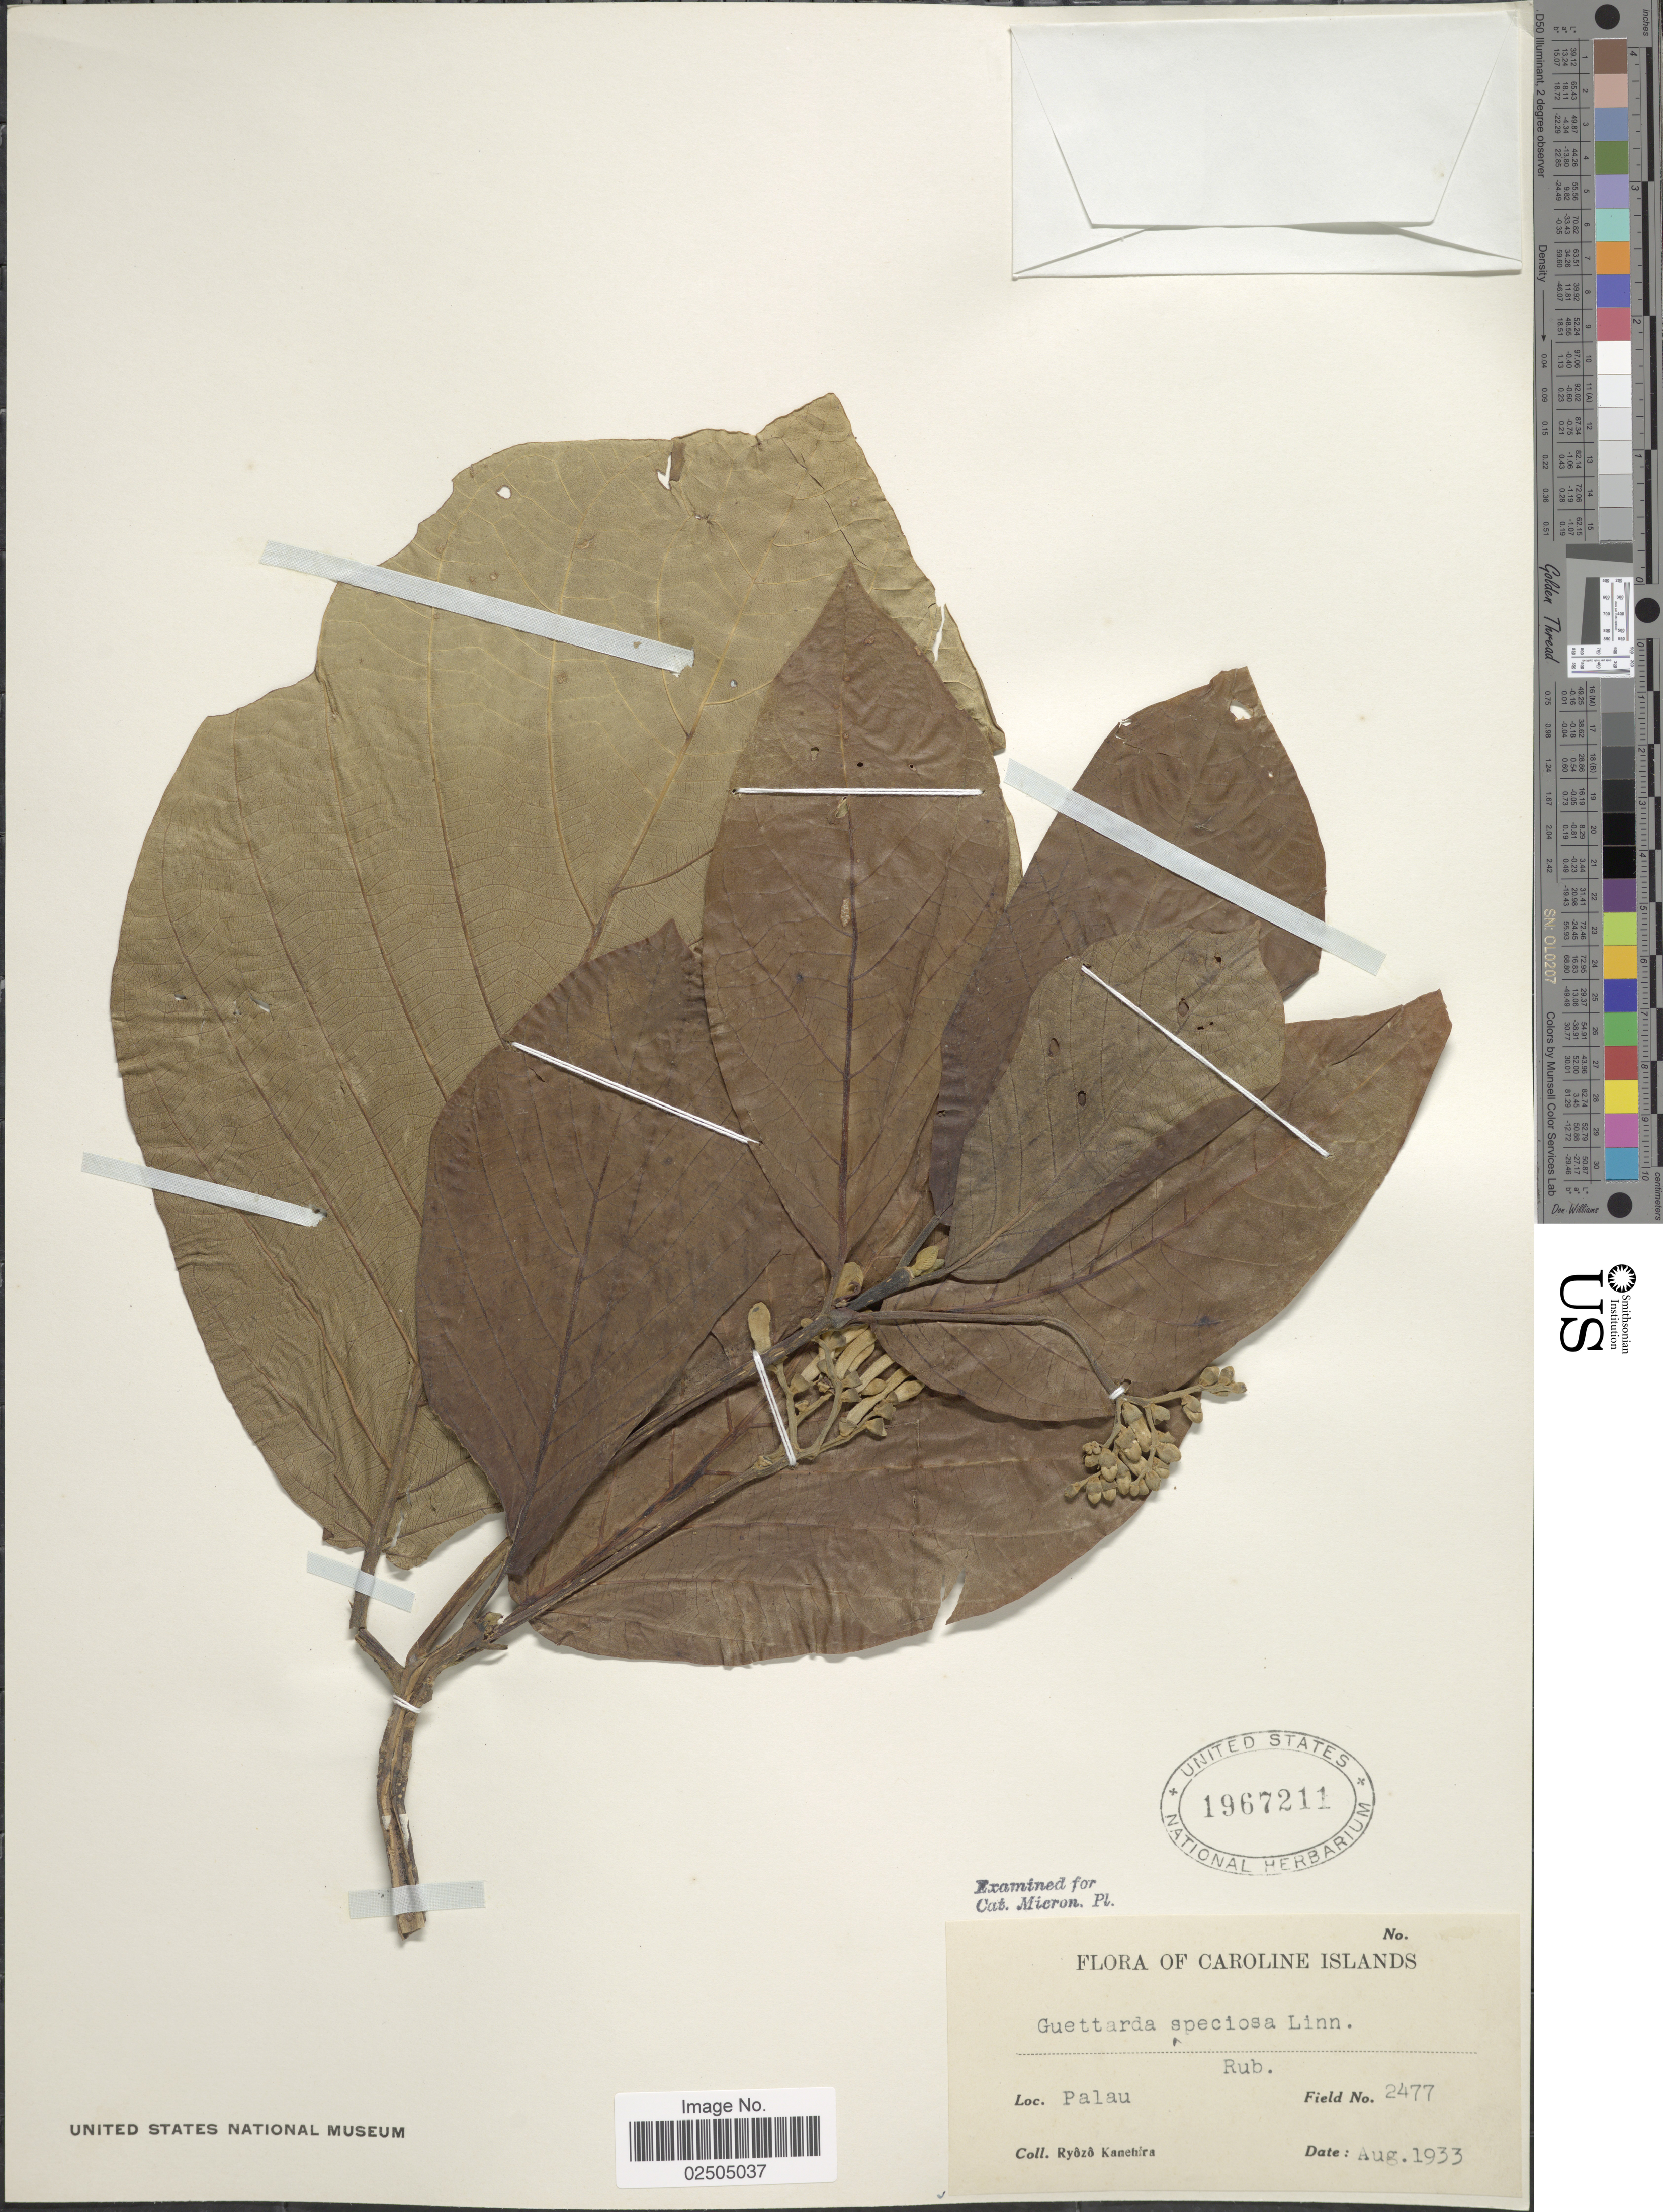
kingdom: Plantae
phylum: Tracheophyta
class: Magnoliopsida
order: Gentianales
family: Rubiaceae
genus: Guettarda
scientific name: Guettarda speciosa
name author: L.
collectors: R. Kanehira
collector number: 2477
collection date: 1933-08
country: Palau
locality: Caroline Islands, Palau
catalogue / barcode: US 1967211